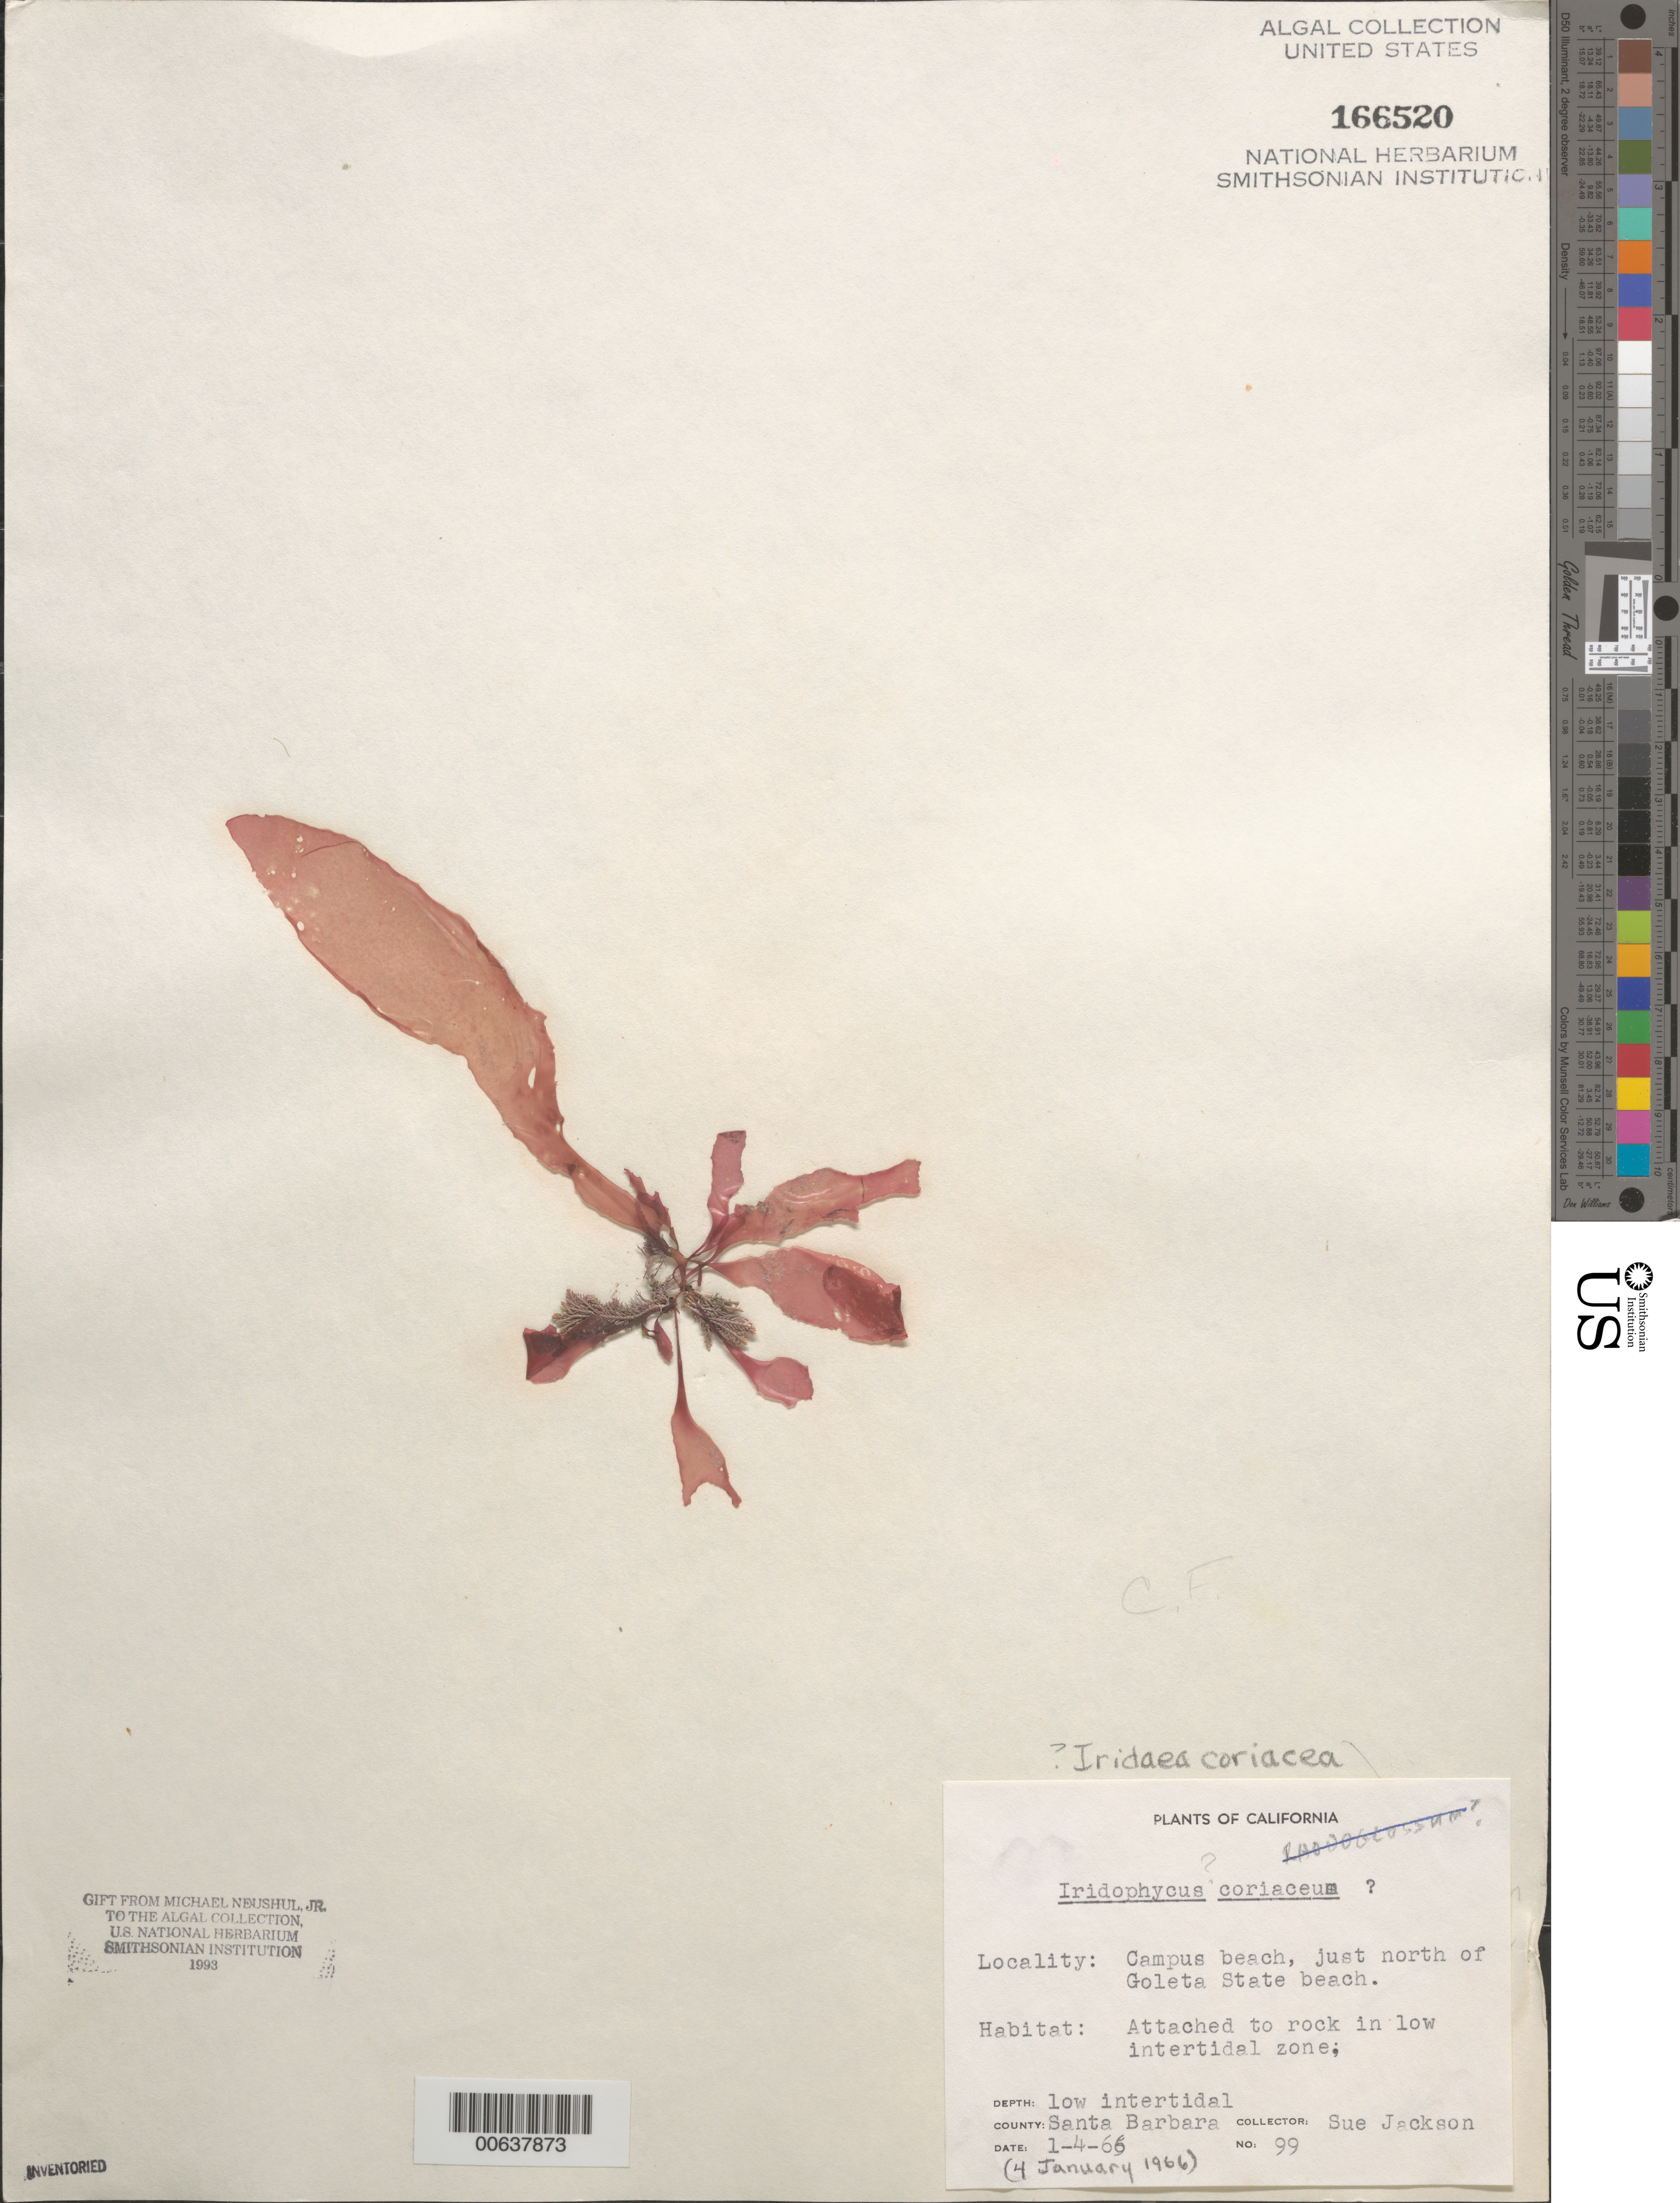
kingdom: Plantae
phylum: Rhodophyta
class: Florideophyceae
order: Gigartinales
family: Gigartinaceae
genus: Mazzaella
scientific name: Mazzaella splendens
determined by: Algae name updating Project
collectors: S. Jackson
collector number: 99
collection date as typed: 04 Jan 1966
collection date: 1966-01-04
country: United States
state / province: California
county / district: Santa Barbara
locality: Campus Beach, just north of Goleta State Beach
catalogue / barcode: US 166520